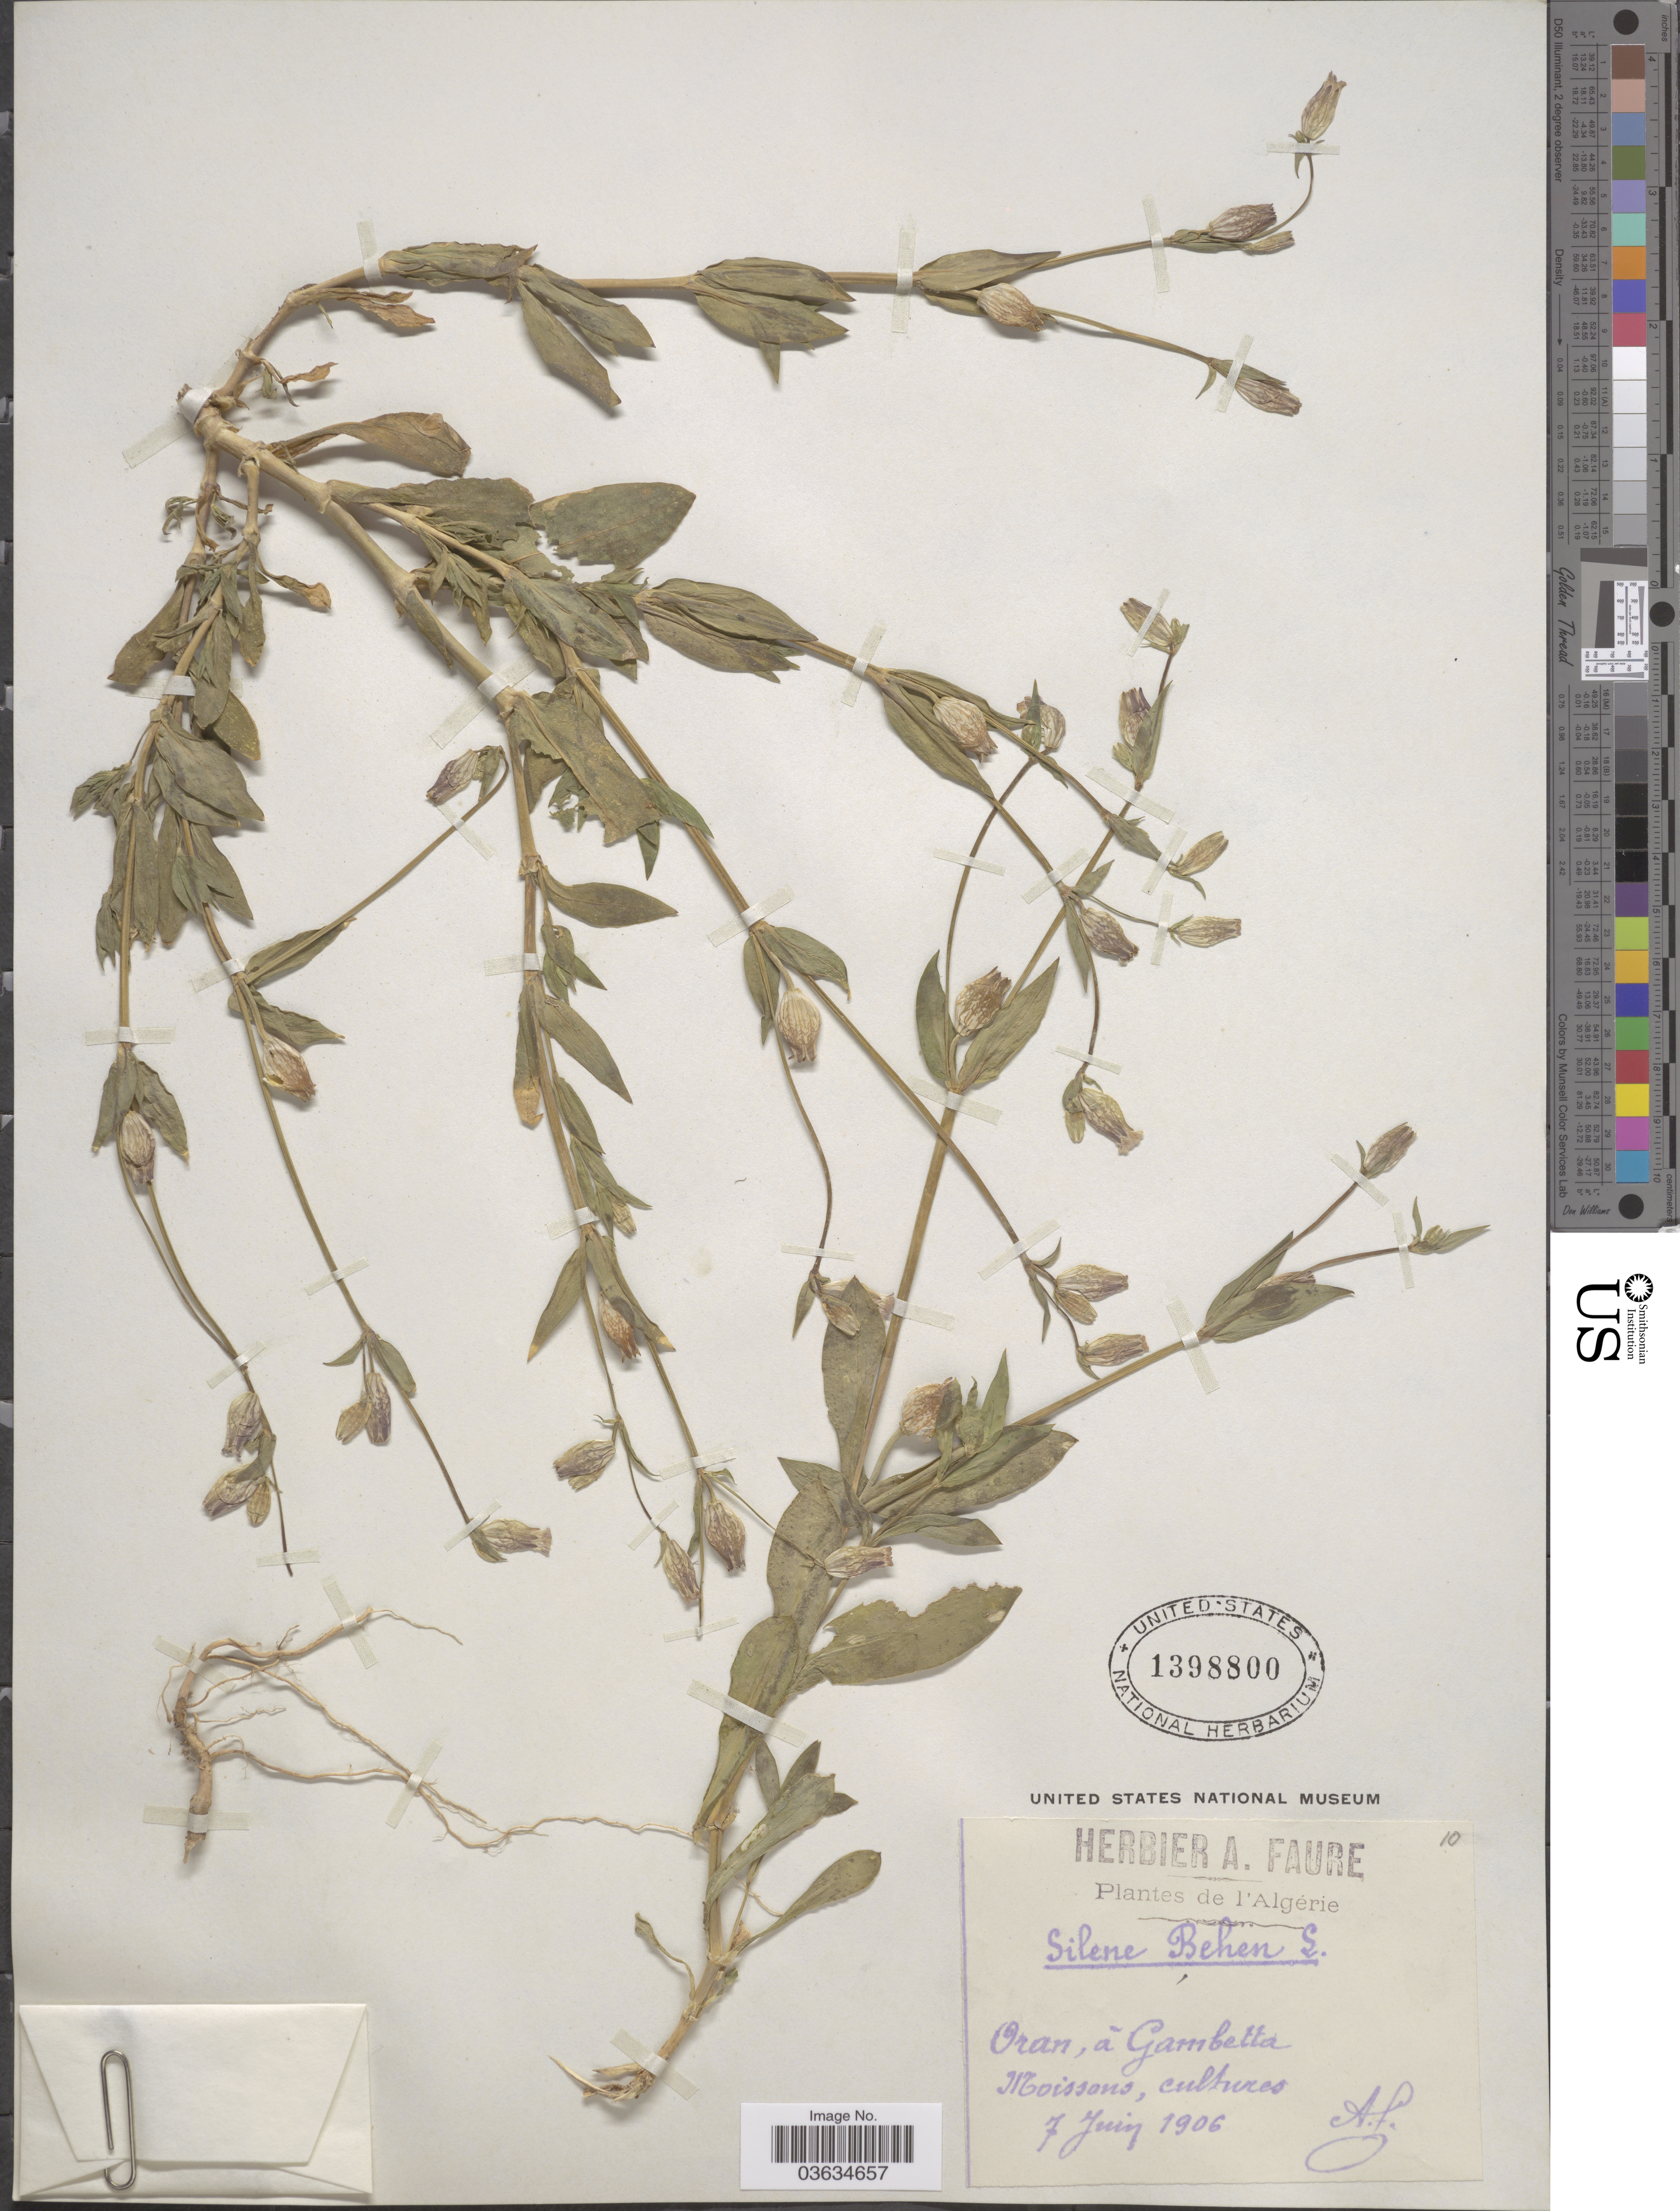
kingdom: Plantae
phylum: Tracheophyta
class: Magnoliopsida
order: Caryophyllales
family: Caryophyllaceae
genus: Silene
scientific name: Silene behen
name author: L.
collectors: A. Faure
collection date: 1906-06-07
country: Algeria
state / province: Oran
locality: Á Gambetta.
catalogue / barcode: US 1398800